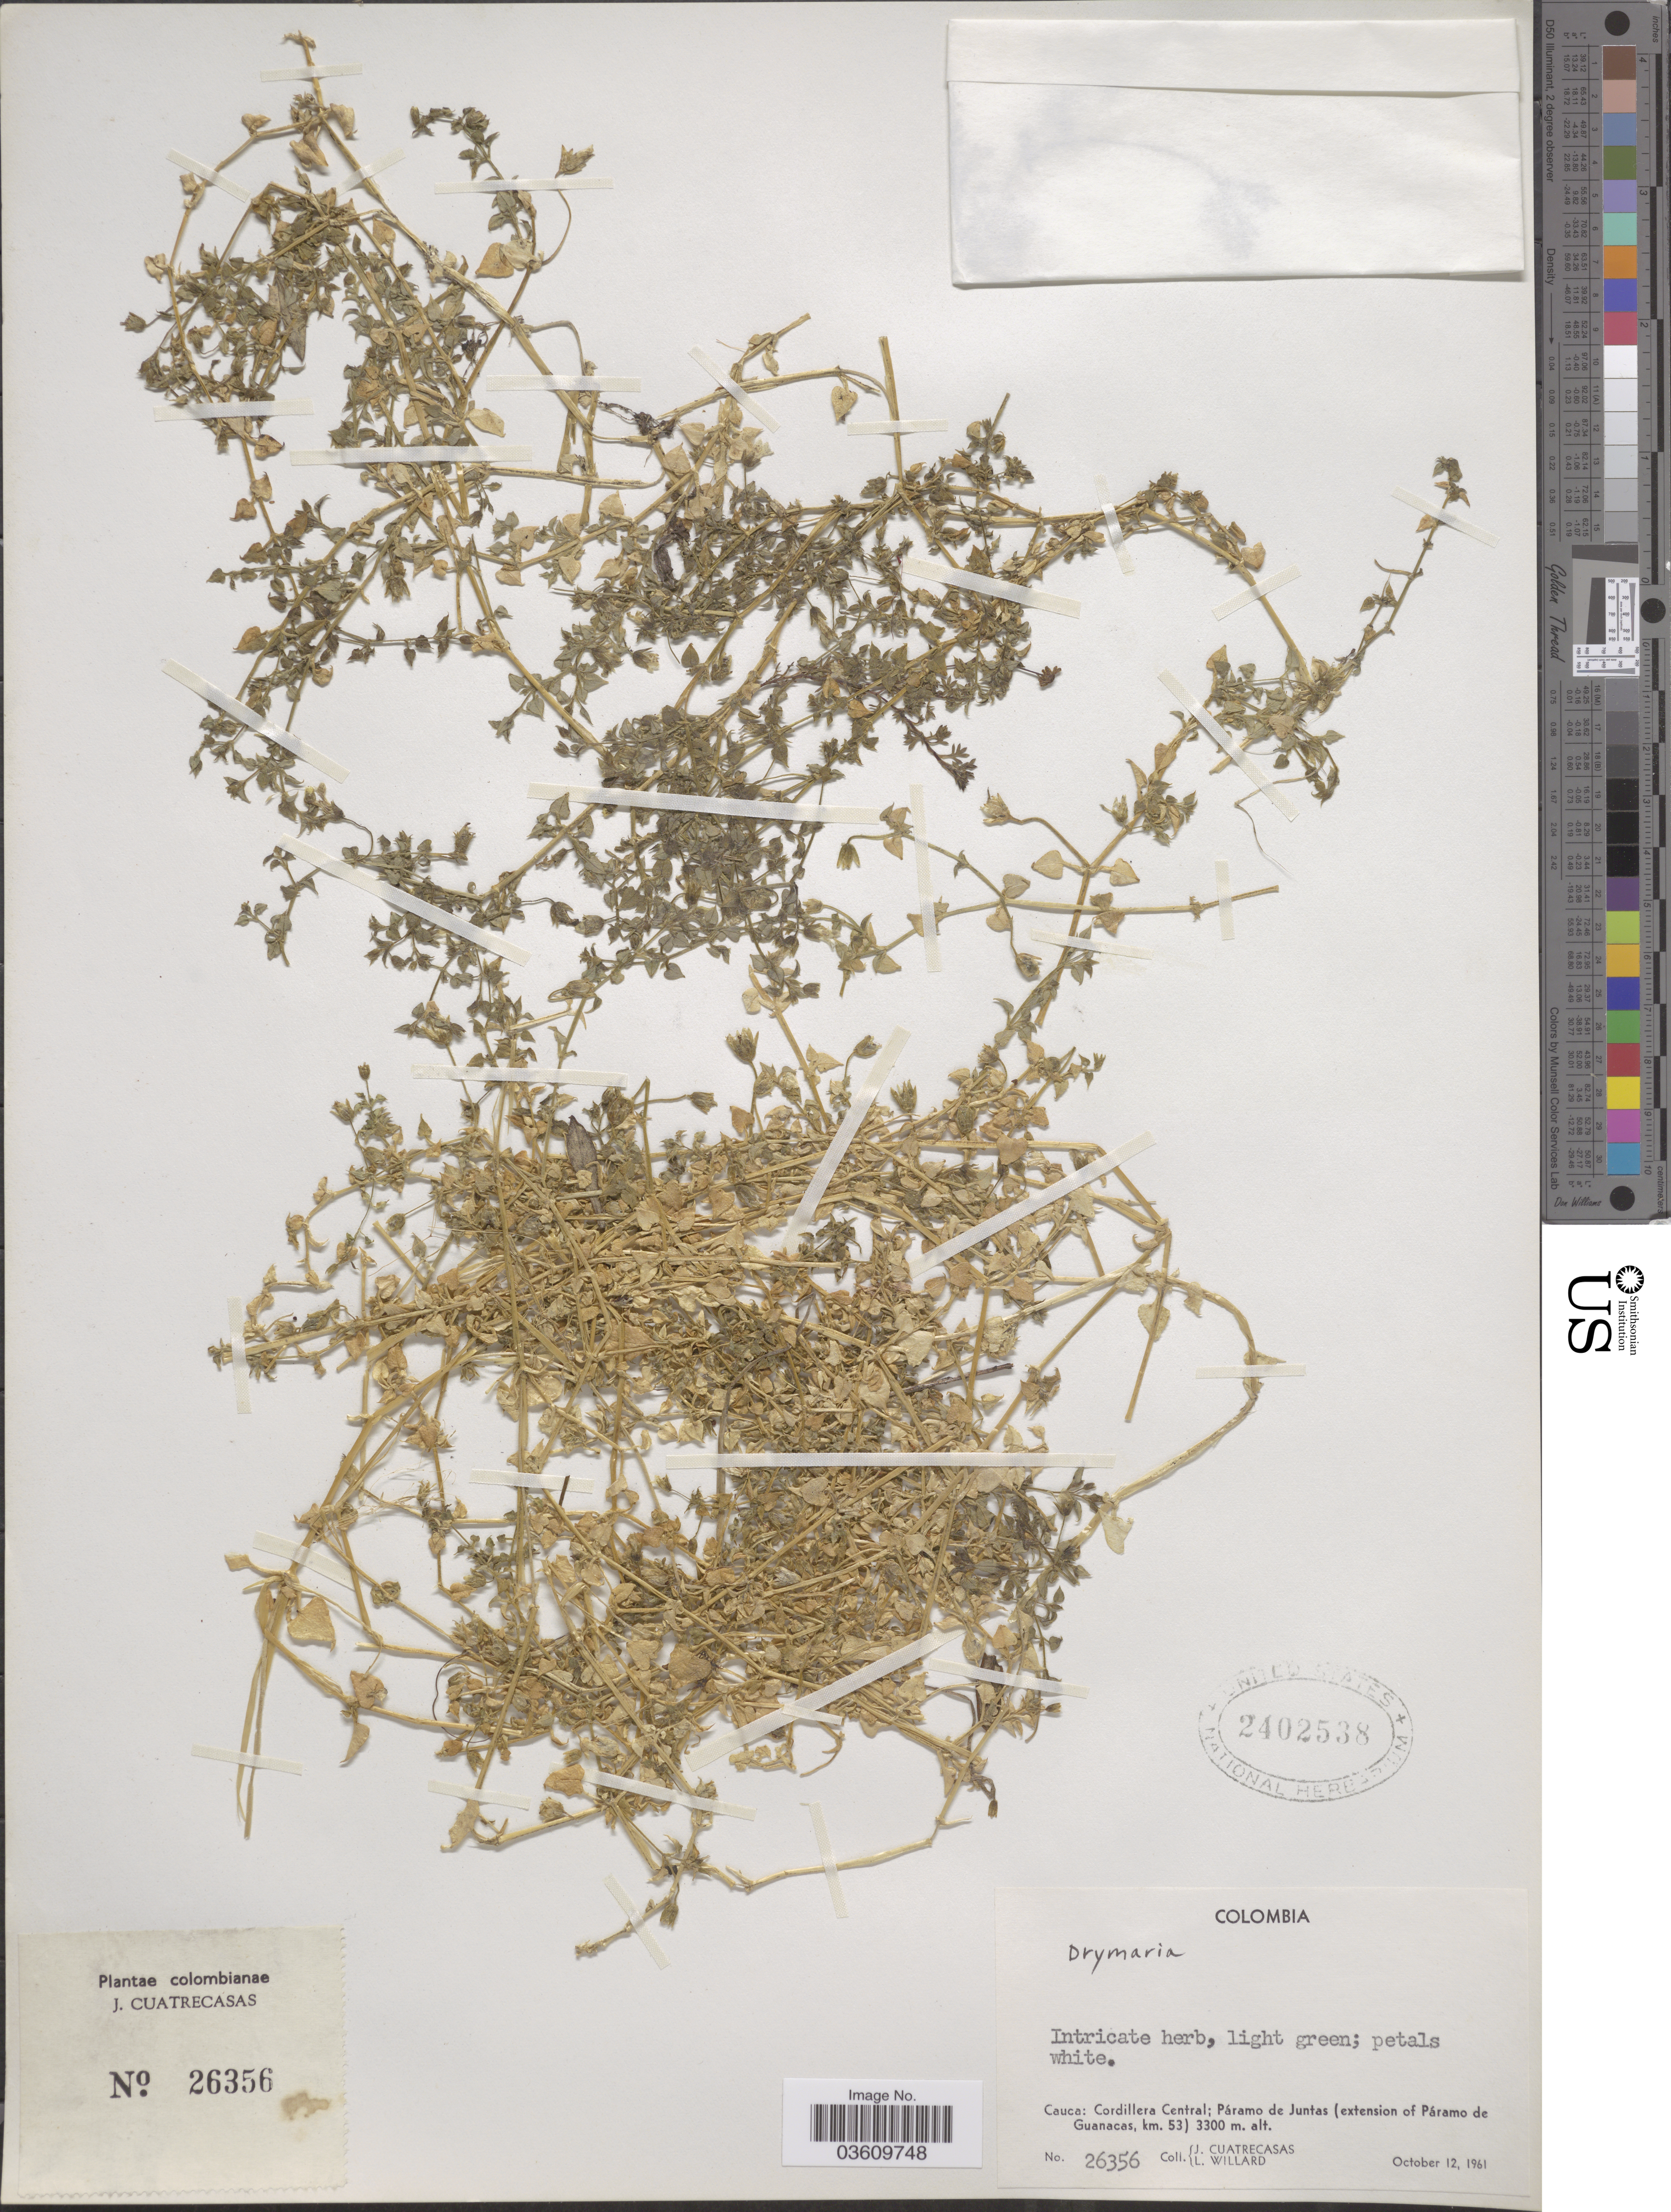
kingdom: Plantae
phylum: Tracheophyta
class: Magnoliopsida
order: Caryophyllales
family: Caryophyllaceae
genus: Stellaria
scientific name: Stellaria sp.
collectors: J. Cuatrecasas & L. Willard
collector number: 26356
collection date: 1961-10-12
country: Colombia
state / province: Cauca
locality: Cordillera Central; Páramo de Juntas (extension of Páramo de Guanacas, km. 53).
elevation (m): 3300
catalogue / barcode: US 2402538